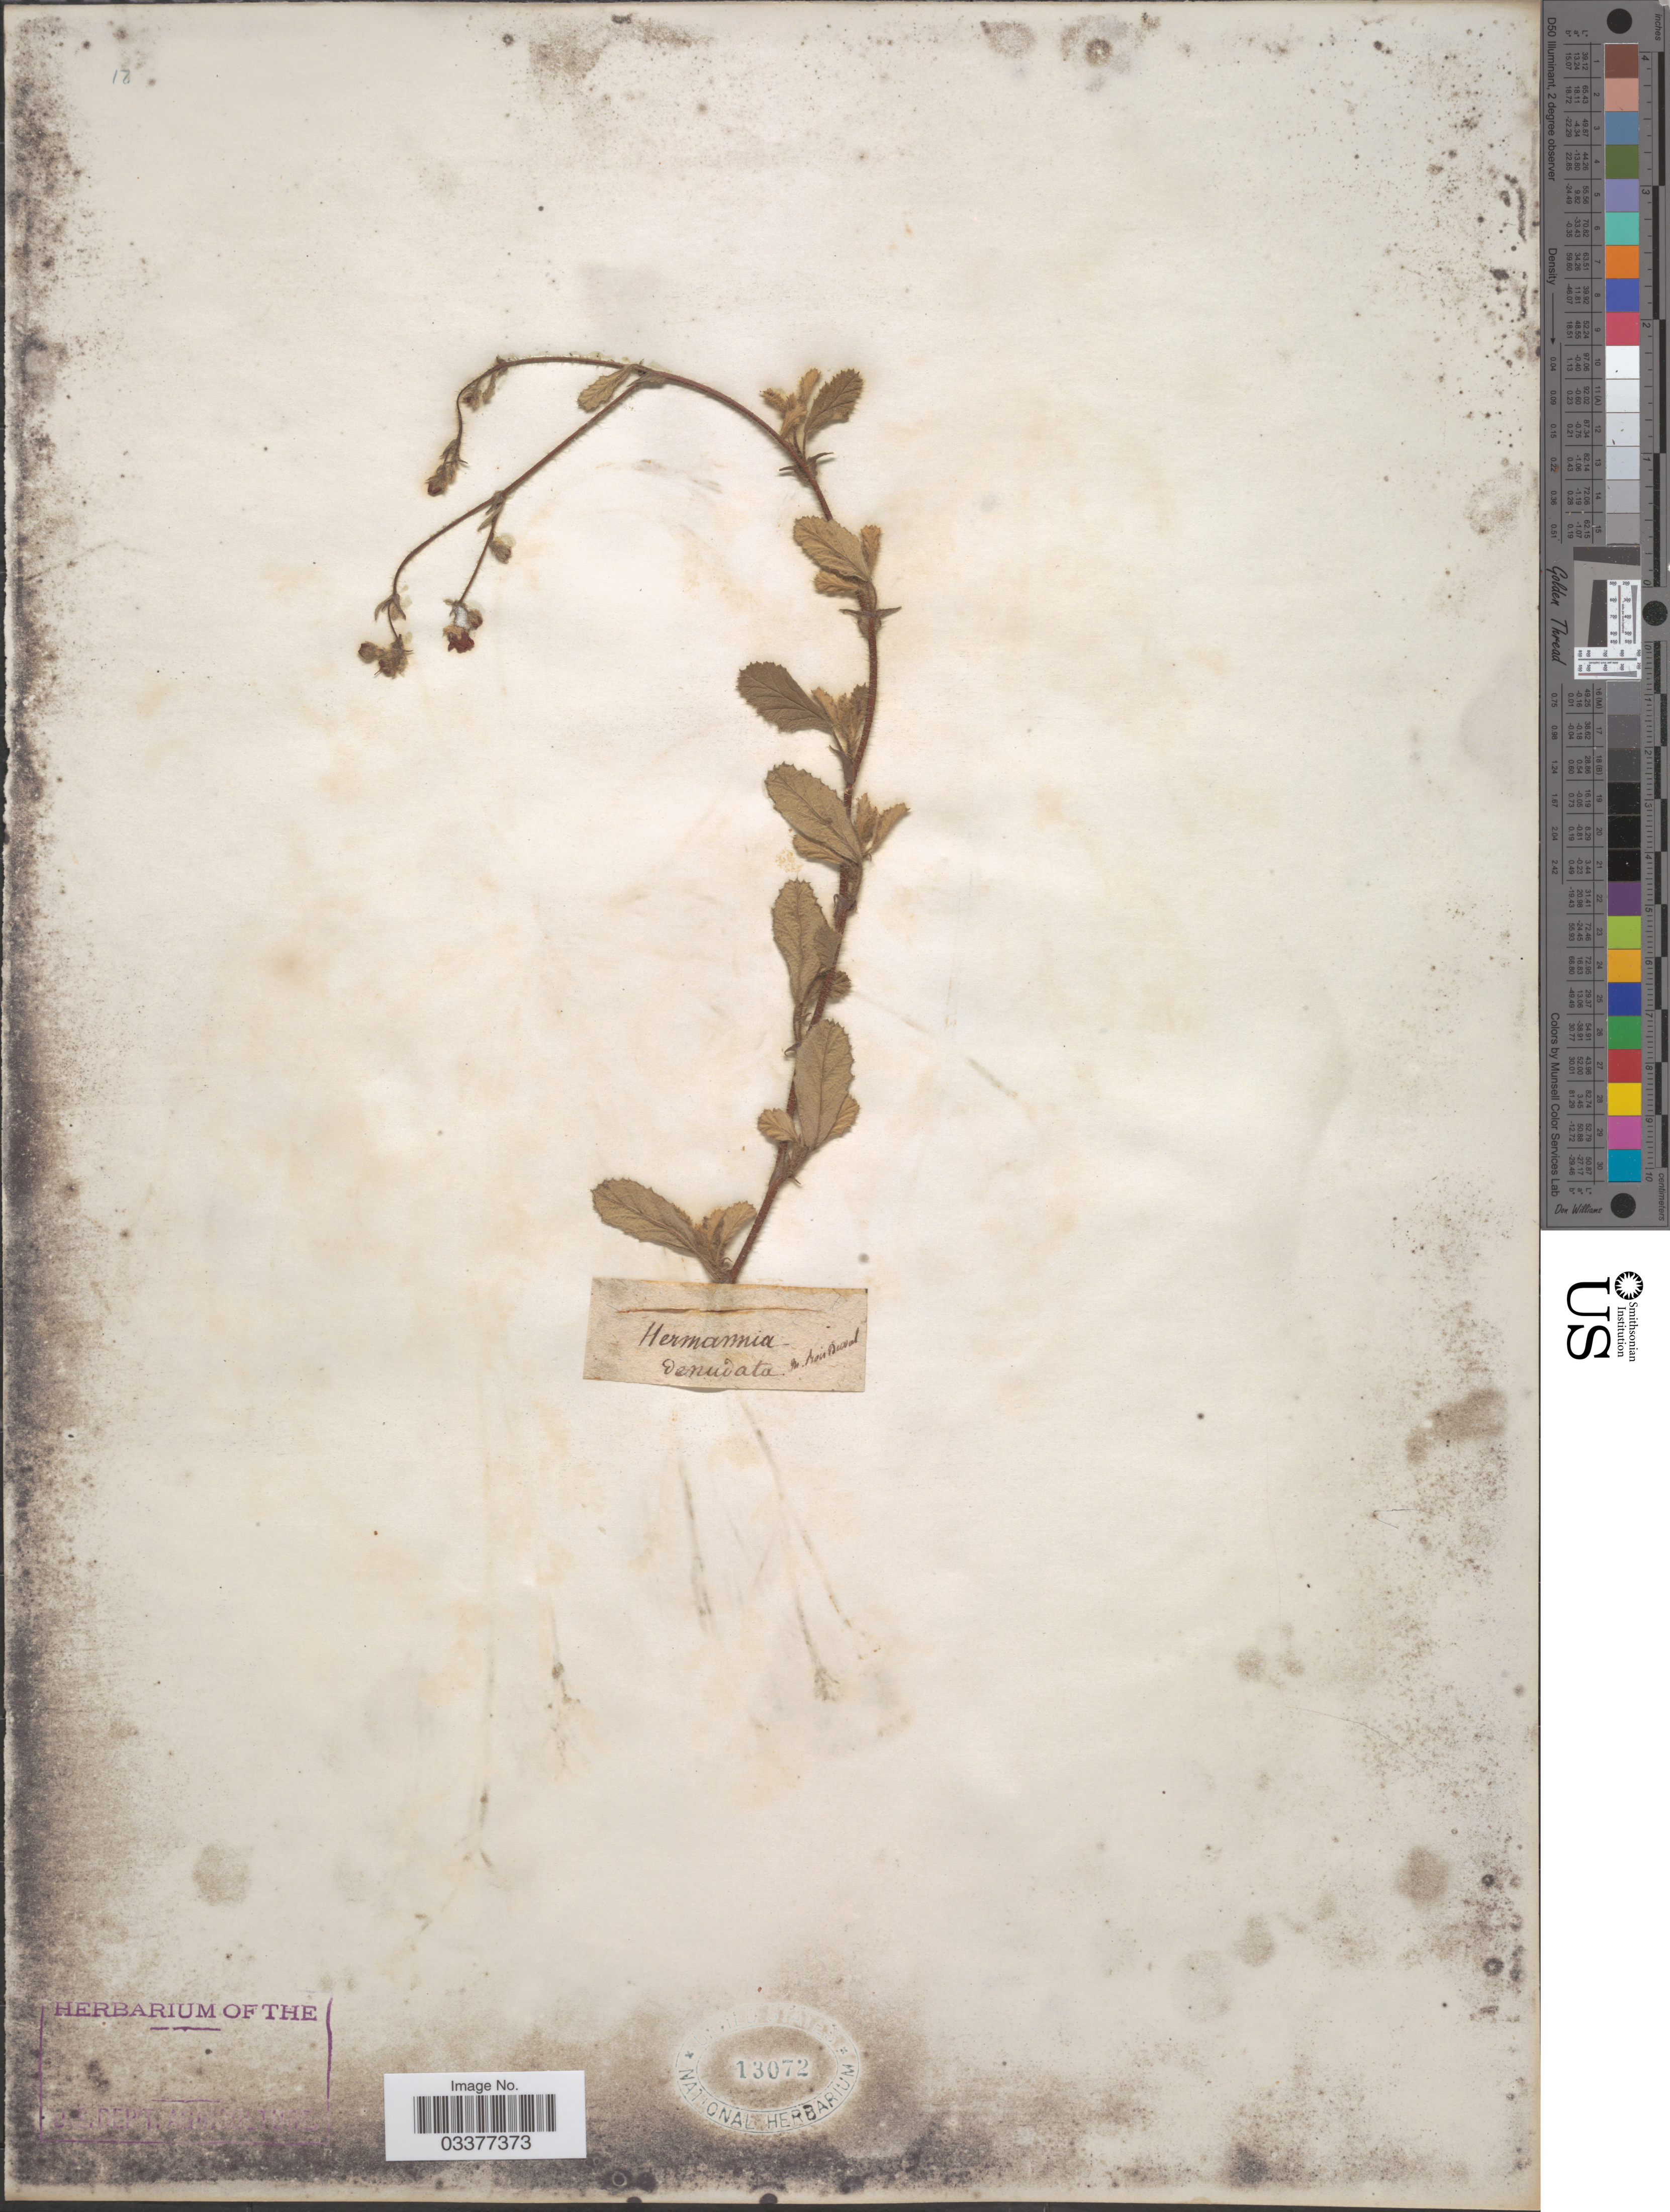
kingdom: Plantae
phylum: Tracheophyta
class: Magnoliopsida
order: Malvales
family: Malvaceae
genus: Hermannia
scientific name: Hermannia denudata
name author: L. f.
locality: In Bois Duval. [unsure placement]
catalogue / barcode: US 13072